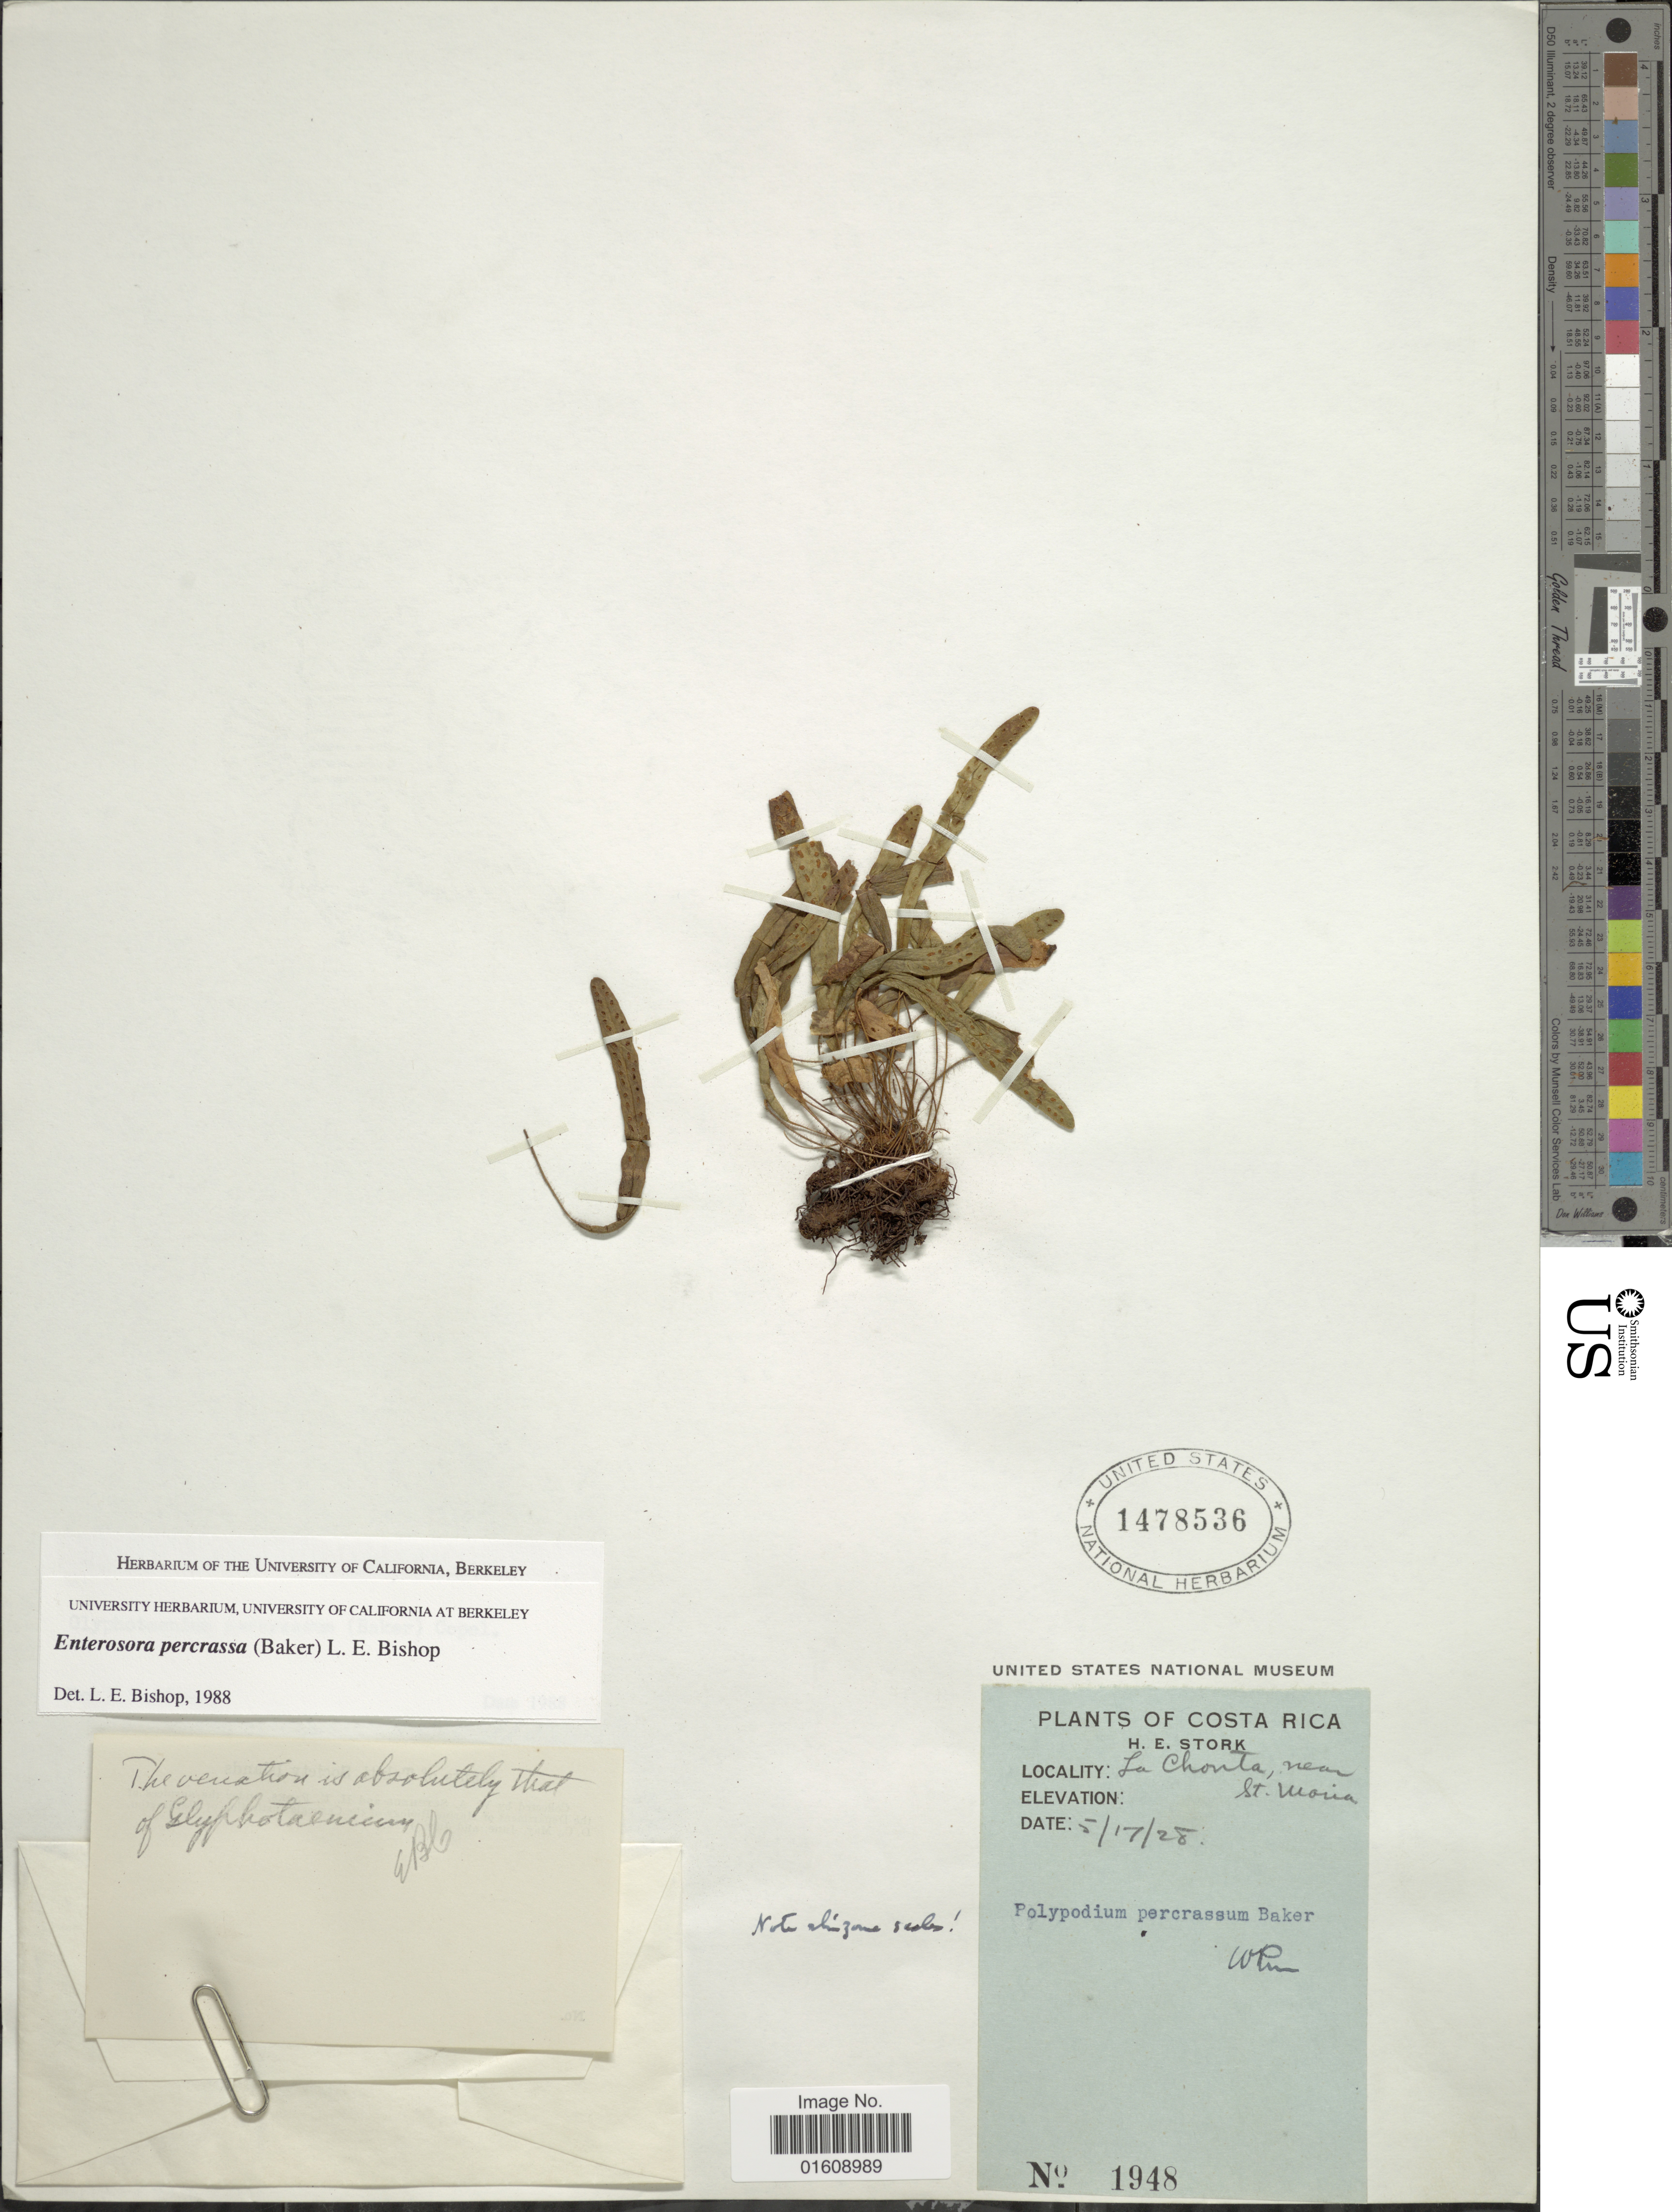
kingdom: Plantae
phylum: Tracheophyta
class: Polypodiopsida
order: Polypodiales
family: Polypodiaceae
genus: Enterosora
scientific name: Enterosora percrassa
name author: (Baker) L.E. Bishop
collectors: H. E. Stork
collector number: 1948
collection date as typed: Transcribed d/m/y: 5/11/28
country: Costa Rica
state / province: San José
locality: La Chonta, near St. Maria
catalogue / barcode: US 1478536